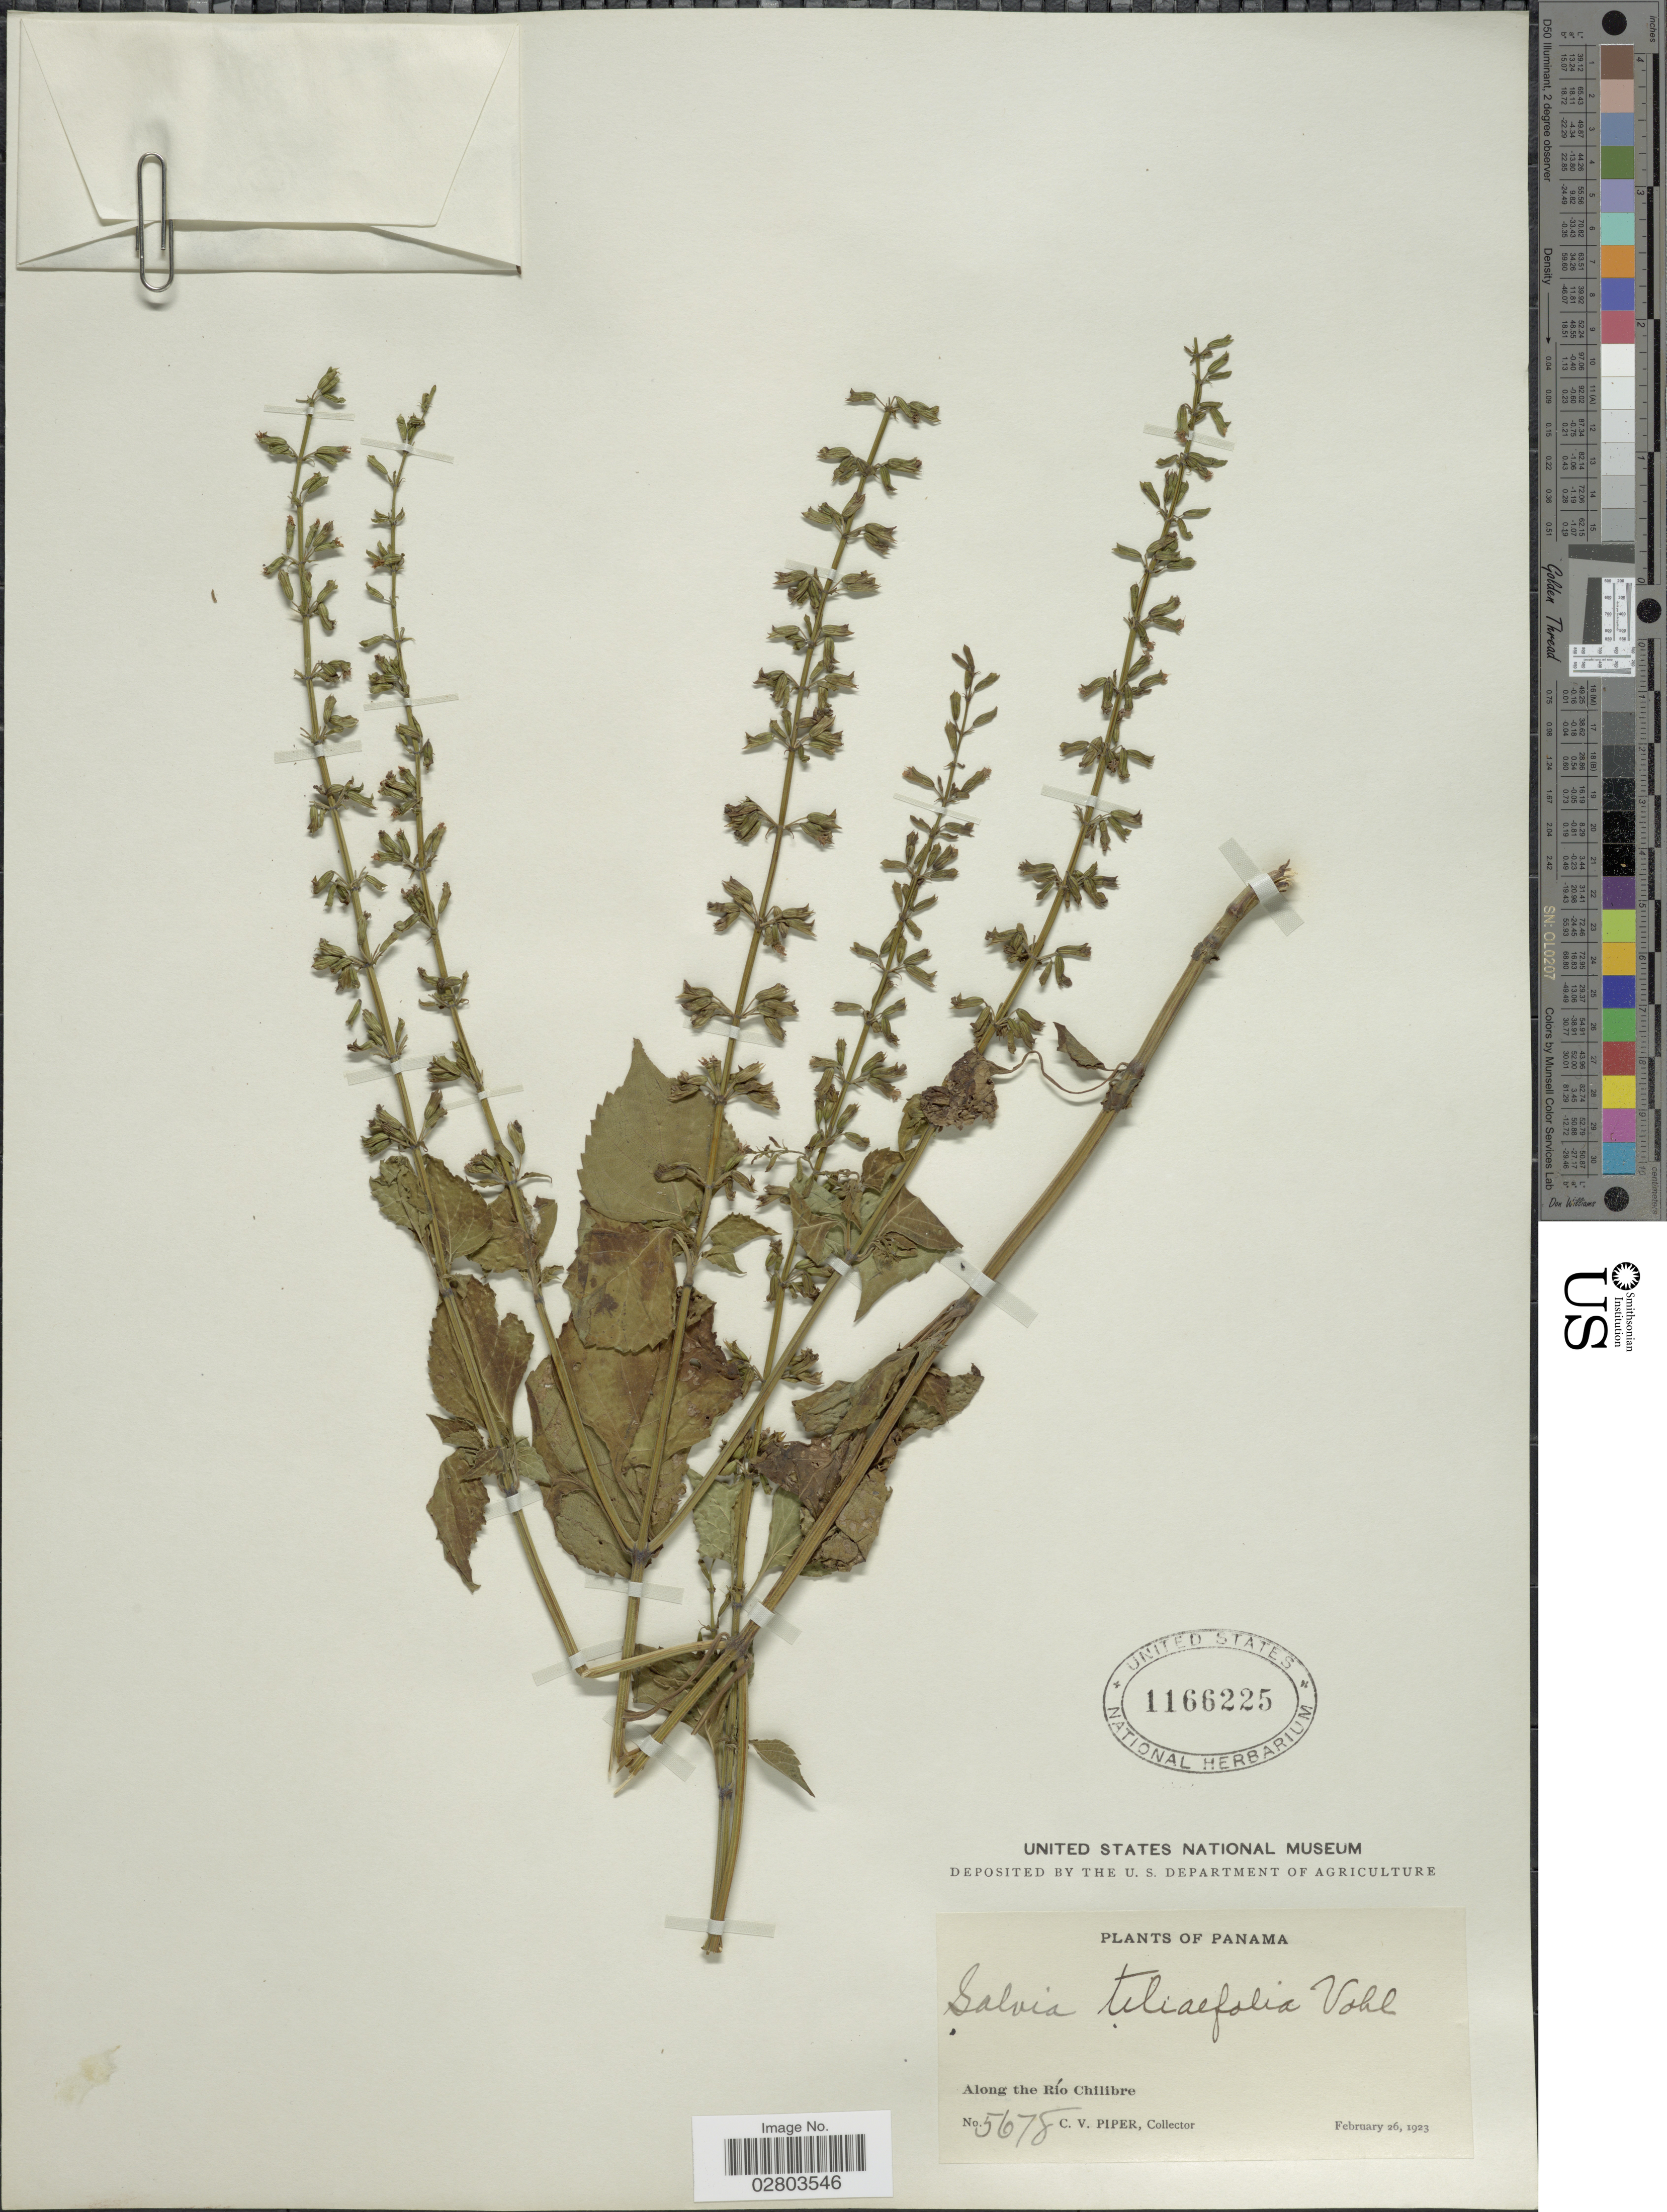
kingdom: Plantae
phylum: Tracheophyta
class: Magnoliopsida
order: Lamiales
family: Lamiaceae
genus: Salvia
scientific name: Salvia tiliifolia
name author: Vahl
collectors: C. V. Piper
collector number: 5678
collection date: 1923-02-26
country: Panama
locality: Along the Río Chilibre.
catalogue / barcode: US 1166225